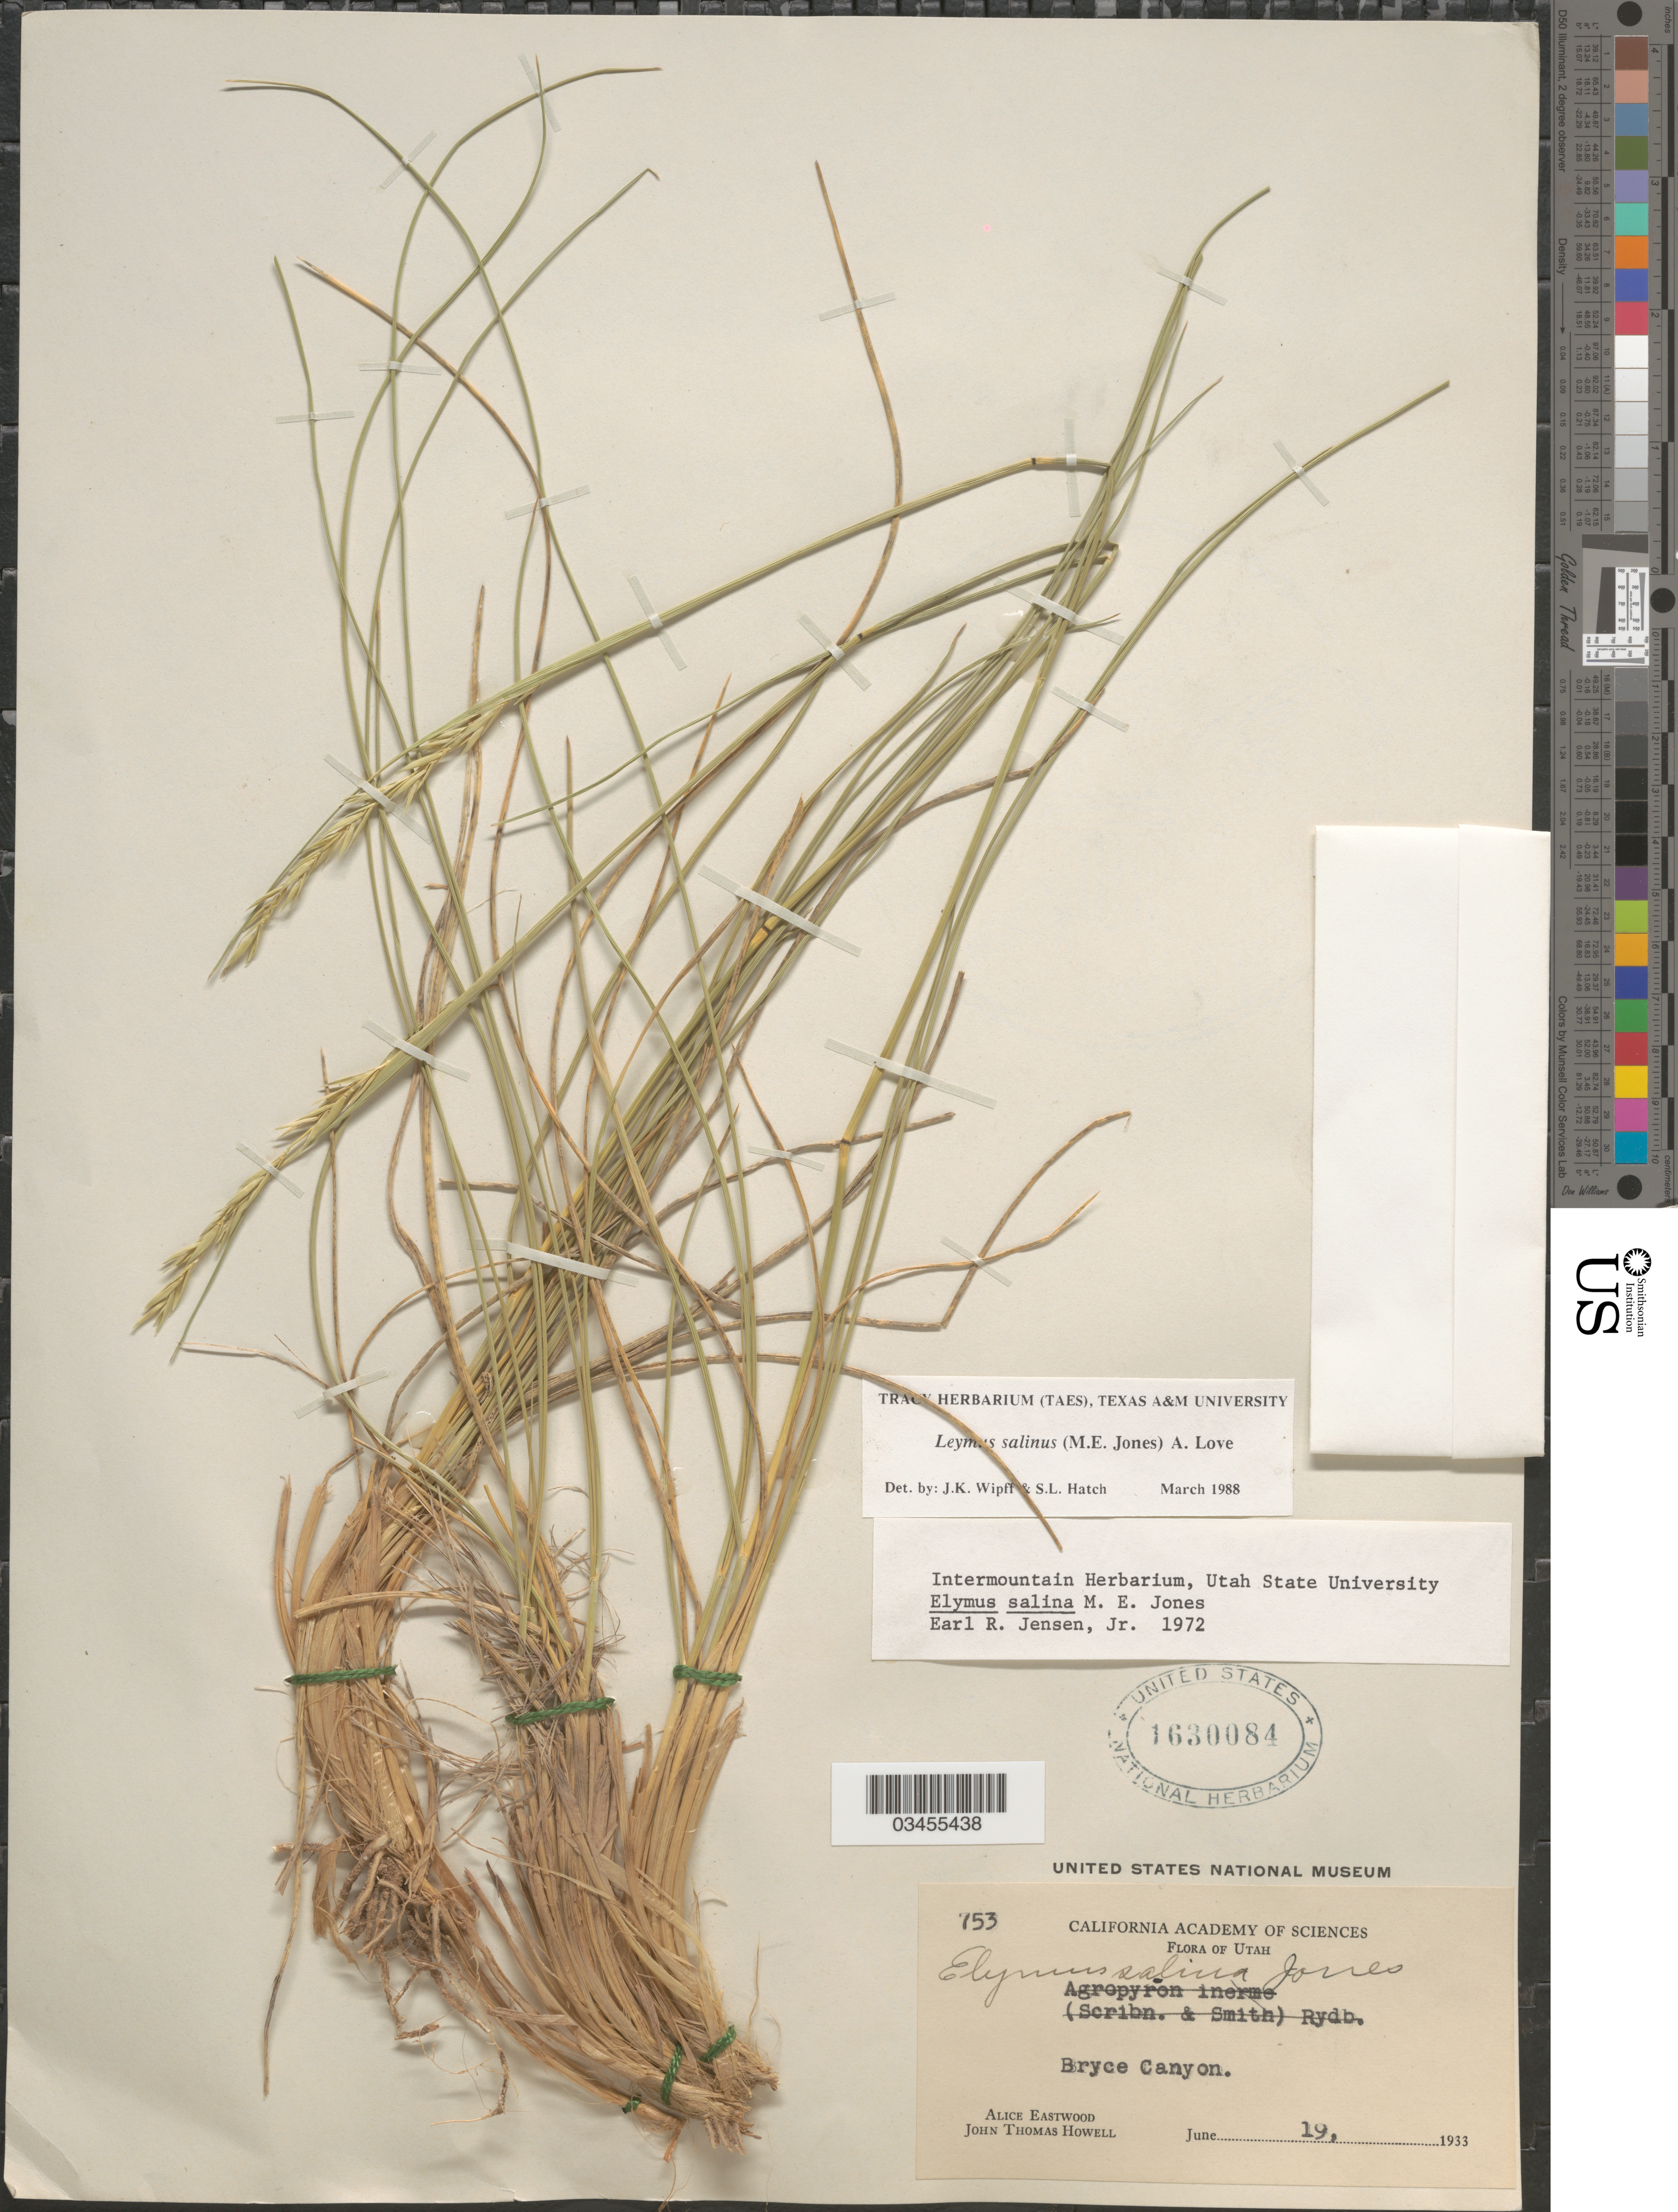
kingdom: Plantae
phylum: Tracheophyta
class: Liliopsida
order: Poales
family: Poaceae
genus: Leymus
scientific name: Leymus salina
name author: (M.E. Jones) Á. Löve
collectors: A. Eastwood & J. T. Howell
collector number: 753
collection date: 1933-06-19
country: United States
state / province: Utah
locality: Bryce Canyon.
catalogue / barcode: US 1630084